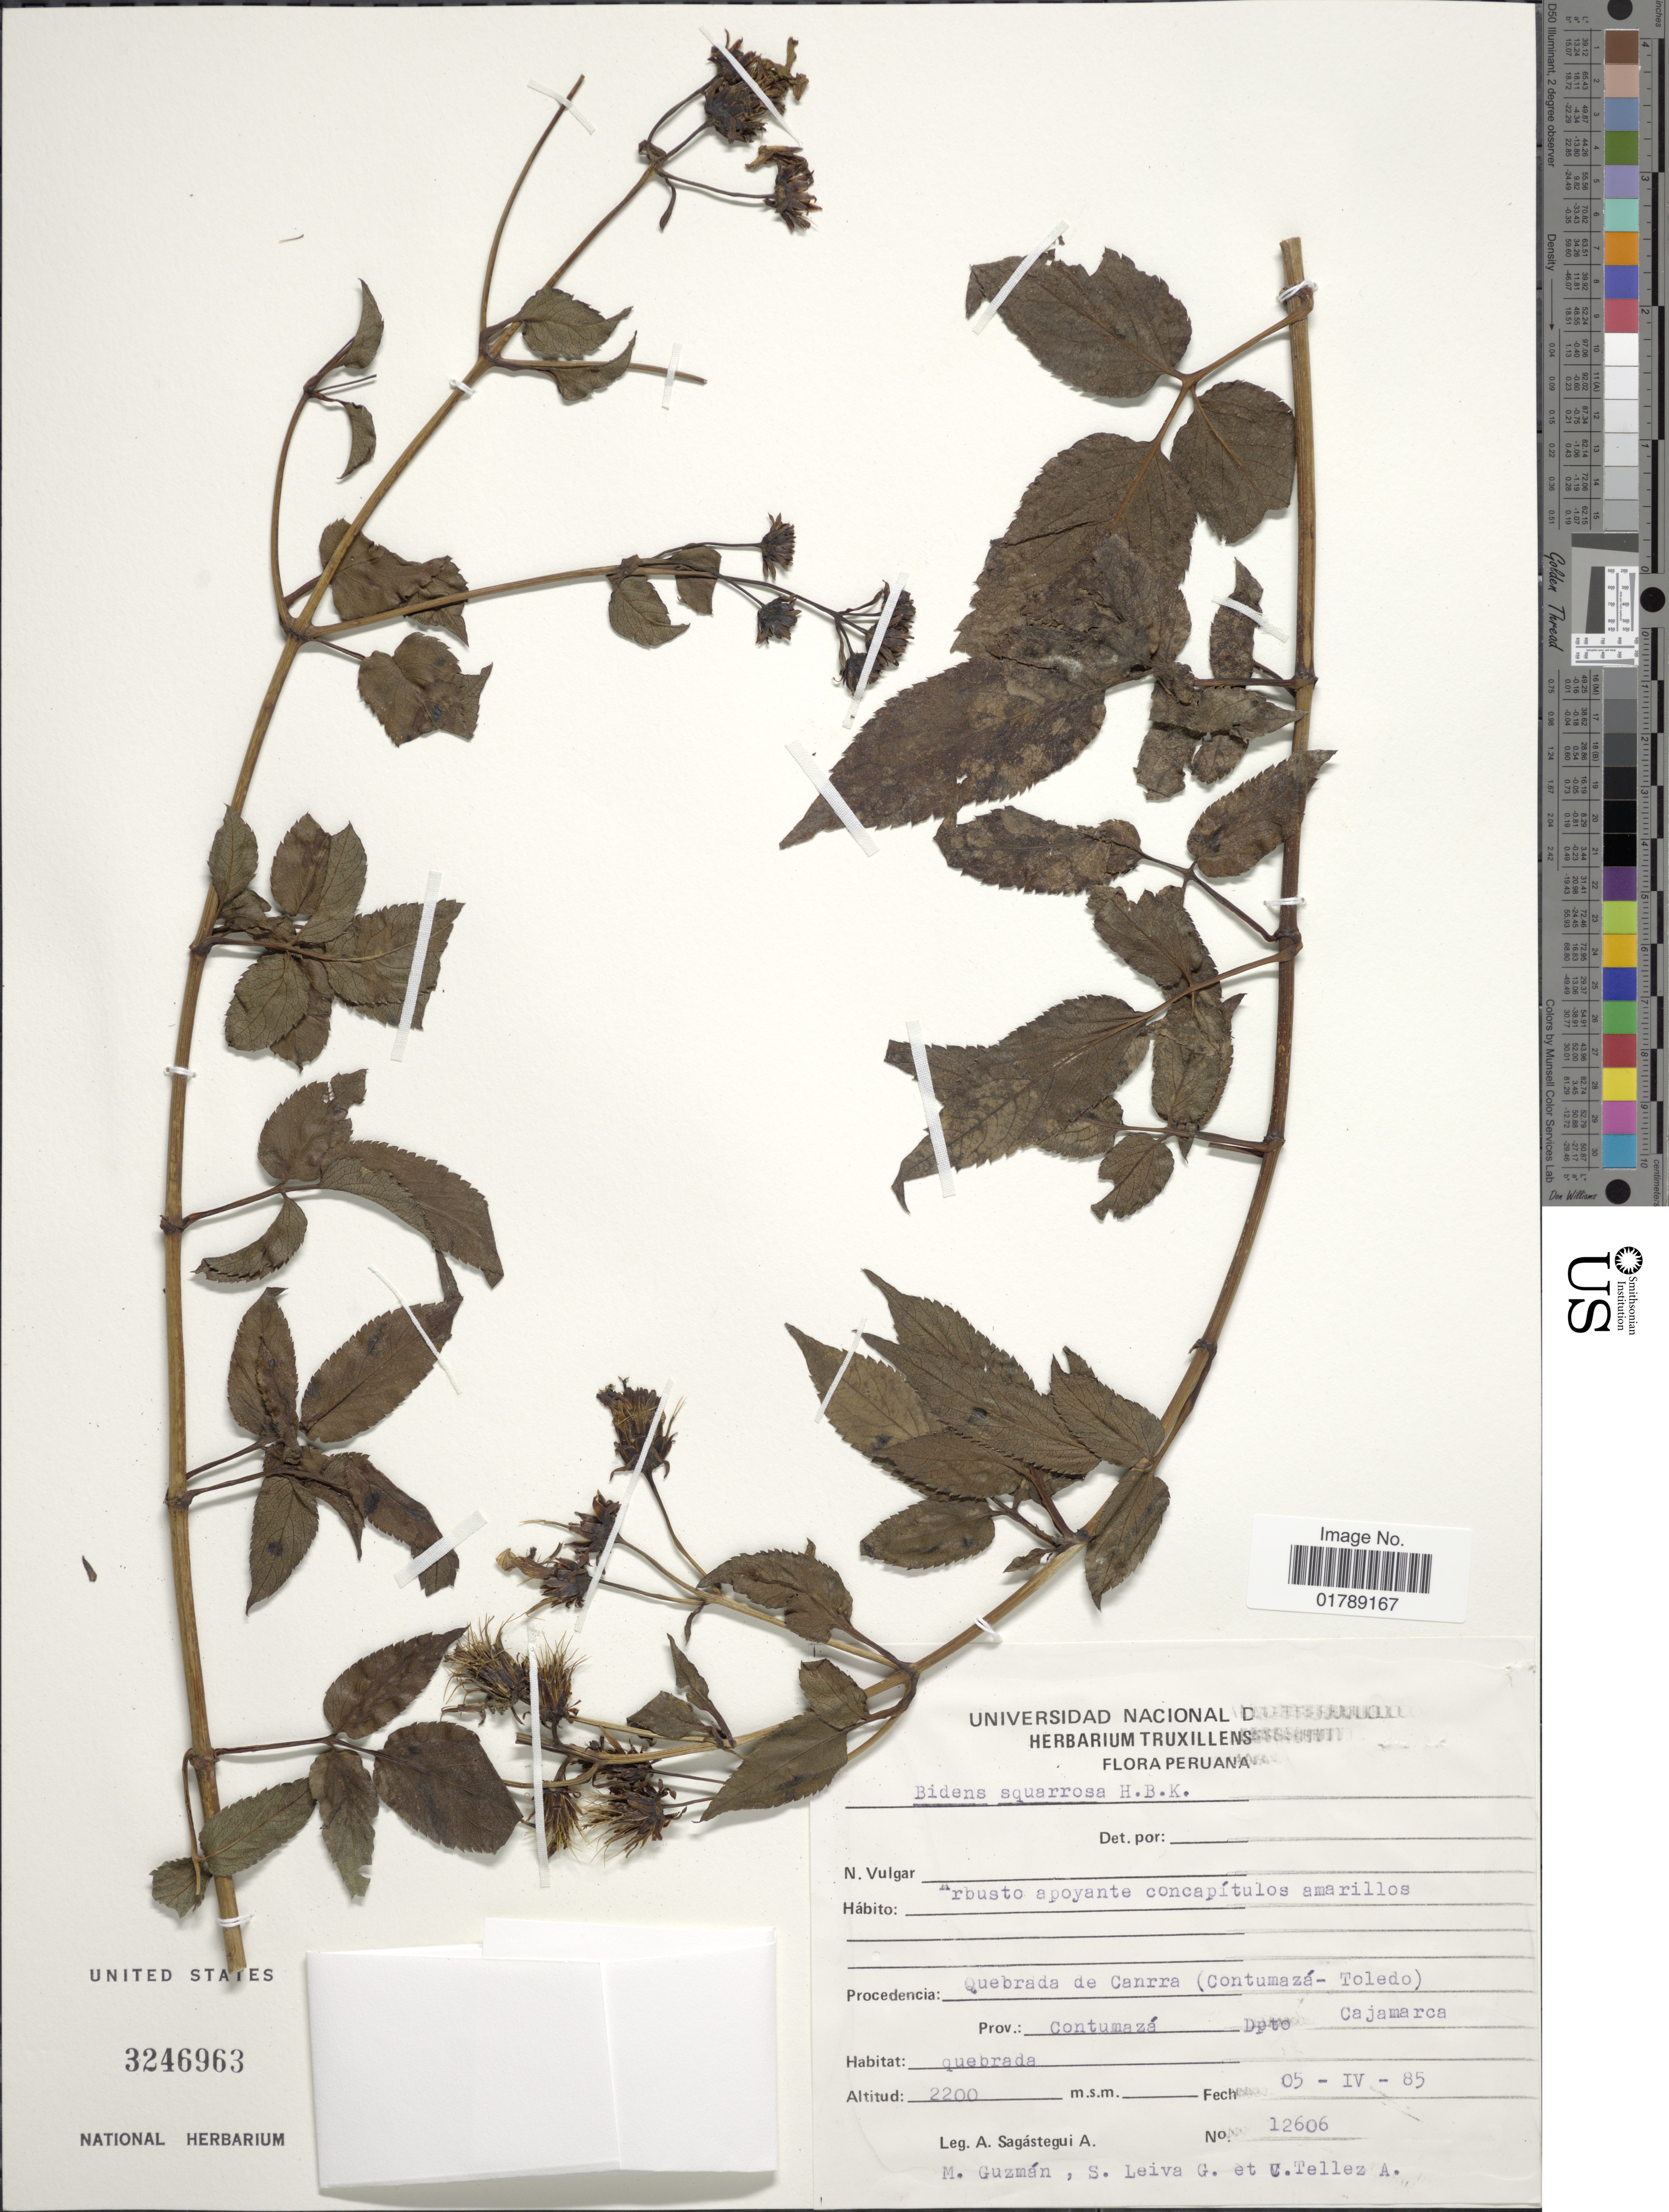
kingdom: Plantae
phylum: Tracheophyta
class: Magnoliopsida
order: Asterales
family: Asteraceae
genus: Bidens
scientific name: Bidens squarrosa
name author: Kunth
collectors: A. Sagástegui A., M. Guzmán, S. Leiva G. & C. Tellez-A.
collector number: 12606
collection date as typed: Transcribed d/m/y: 5/4/85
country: Peru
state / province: Cajamarca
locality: Quebrada de Canrra (Contumazá-Toledo). Prov.: Contumazá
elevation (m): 2200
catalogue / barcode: US 3246963